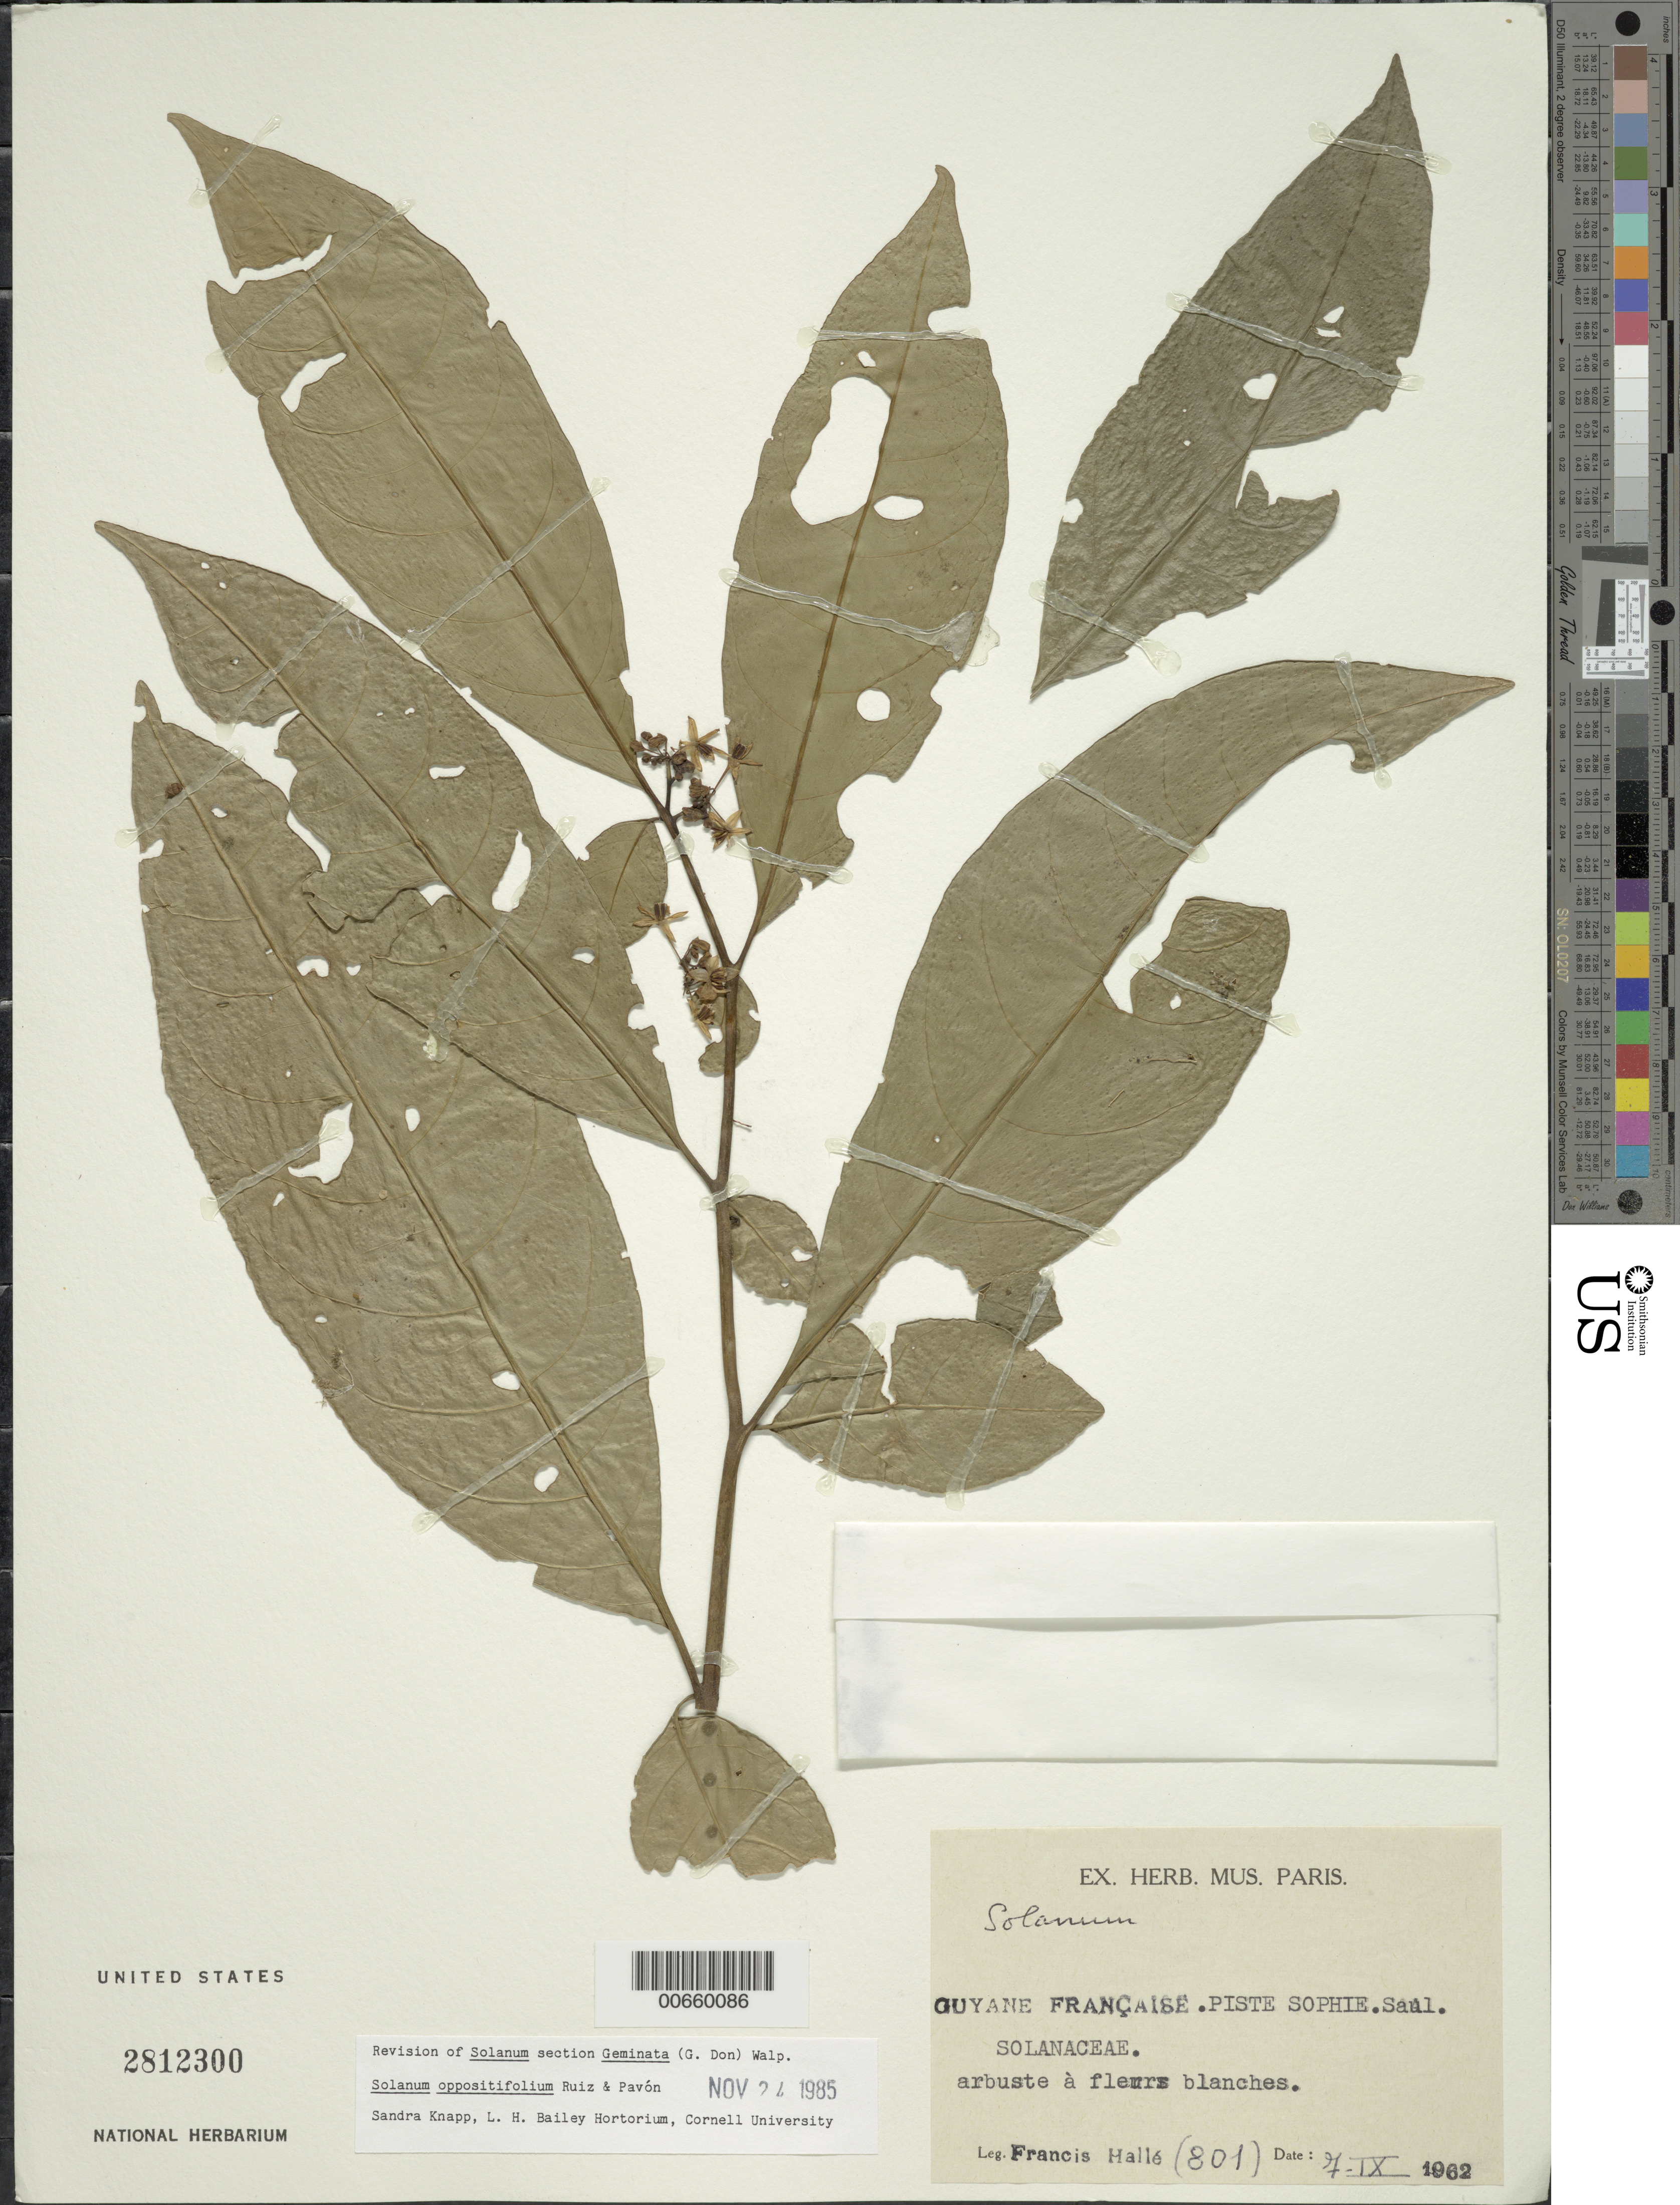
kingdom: Plantae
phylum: Tracheophyta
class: Magnoliopsida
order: Solanales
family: Solanaceae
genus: Solanum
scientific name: Solanum oppositifolium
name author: Ruiz & Pav.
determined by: Knapp, S. D.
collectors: F. Hallé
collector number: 801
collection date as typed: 9 Sep 1962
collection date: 1962-09-09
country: French Guiana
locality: Piste Sophie - La Grêve, Bassin de la Mana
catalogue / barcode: US 2812300